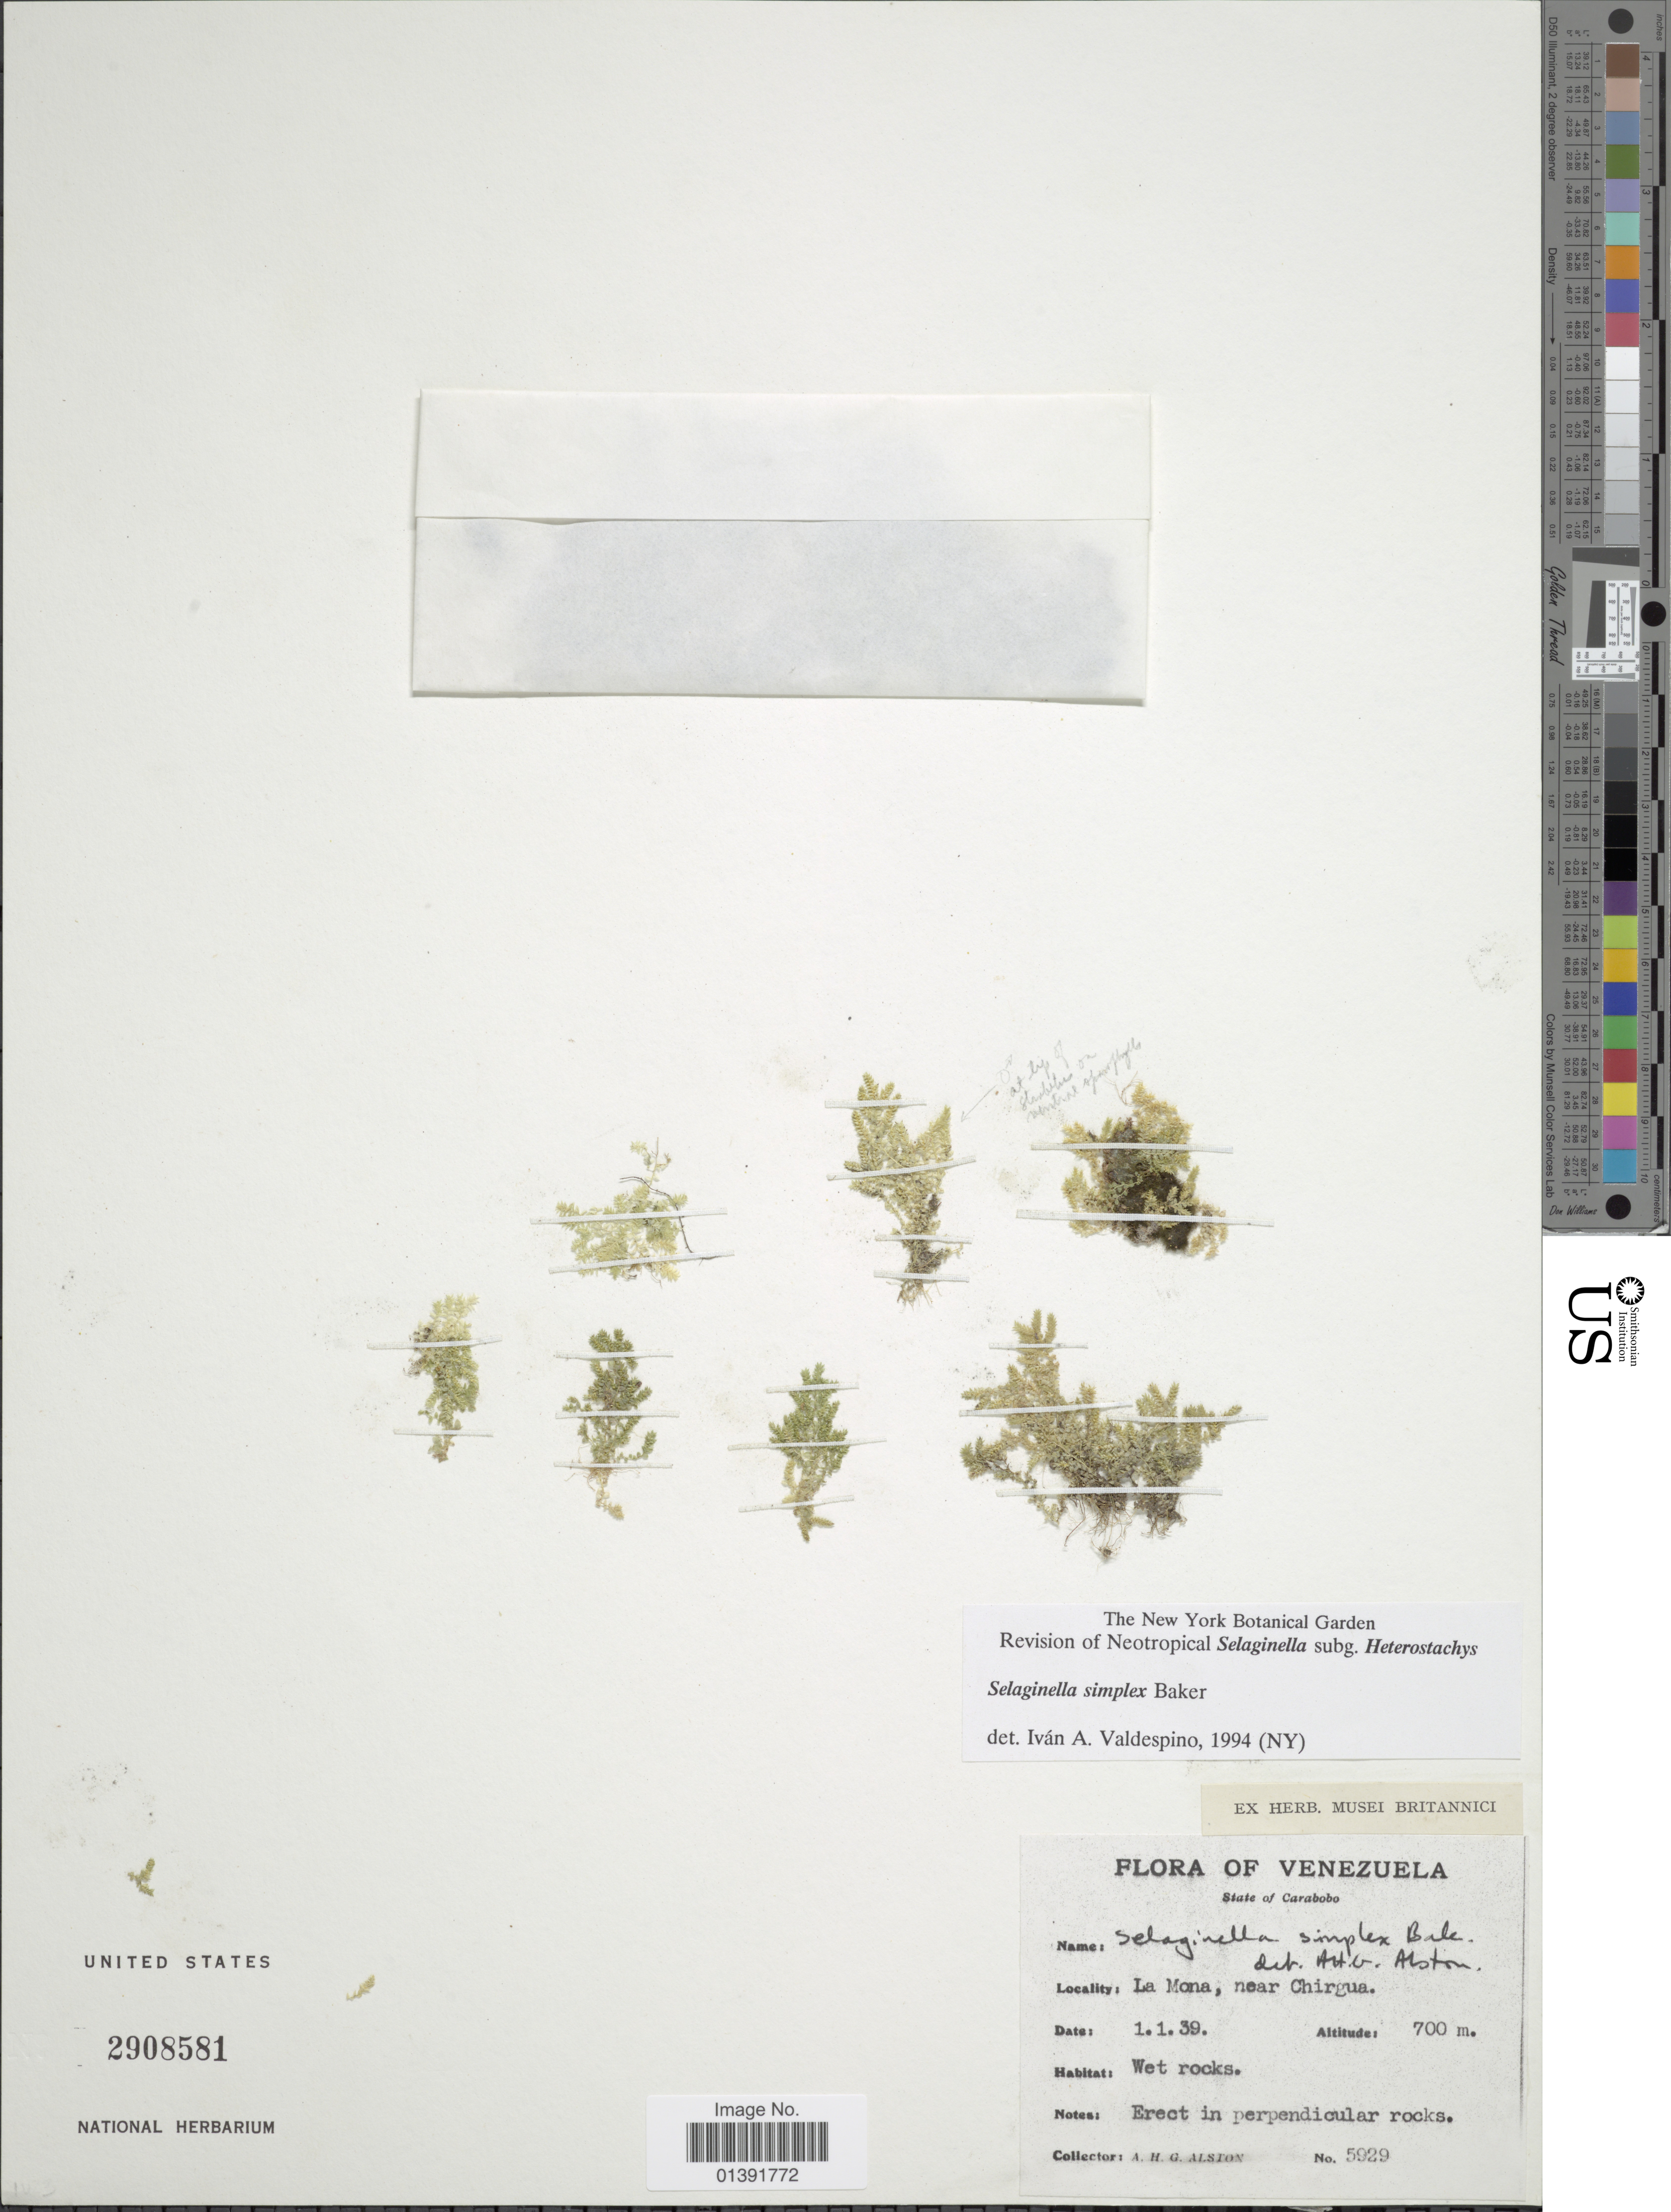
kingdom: Plantae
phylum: Tracheophyta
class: Lycopodiopsida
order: Selaginellales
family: Selaginellaceae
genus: Selaginella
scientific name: Selaginella simplex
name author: Baker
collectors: A. H. Alston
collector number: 5929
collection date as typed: Transcribed d/m/y: 1/1/39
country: Venezuela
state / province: Carabobo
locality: La Mona, near Chirgua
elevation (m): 700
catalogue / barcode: US 2908581